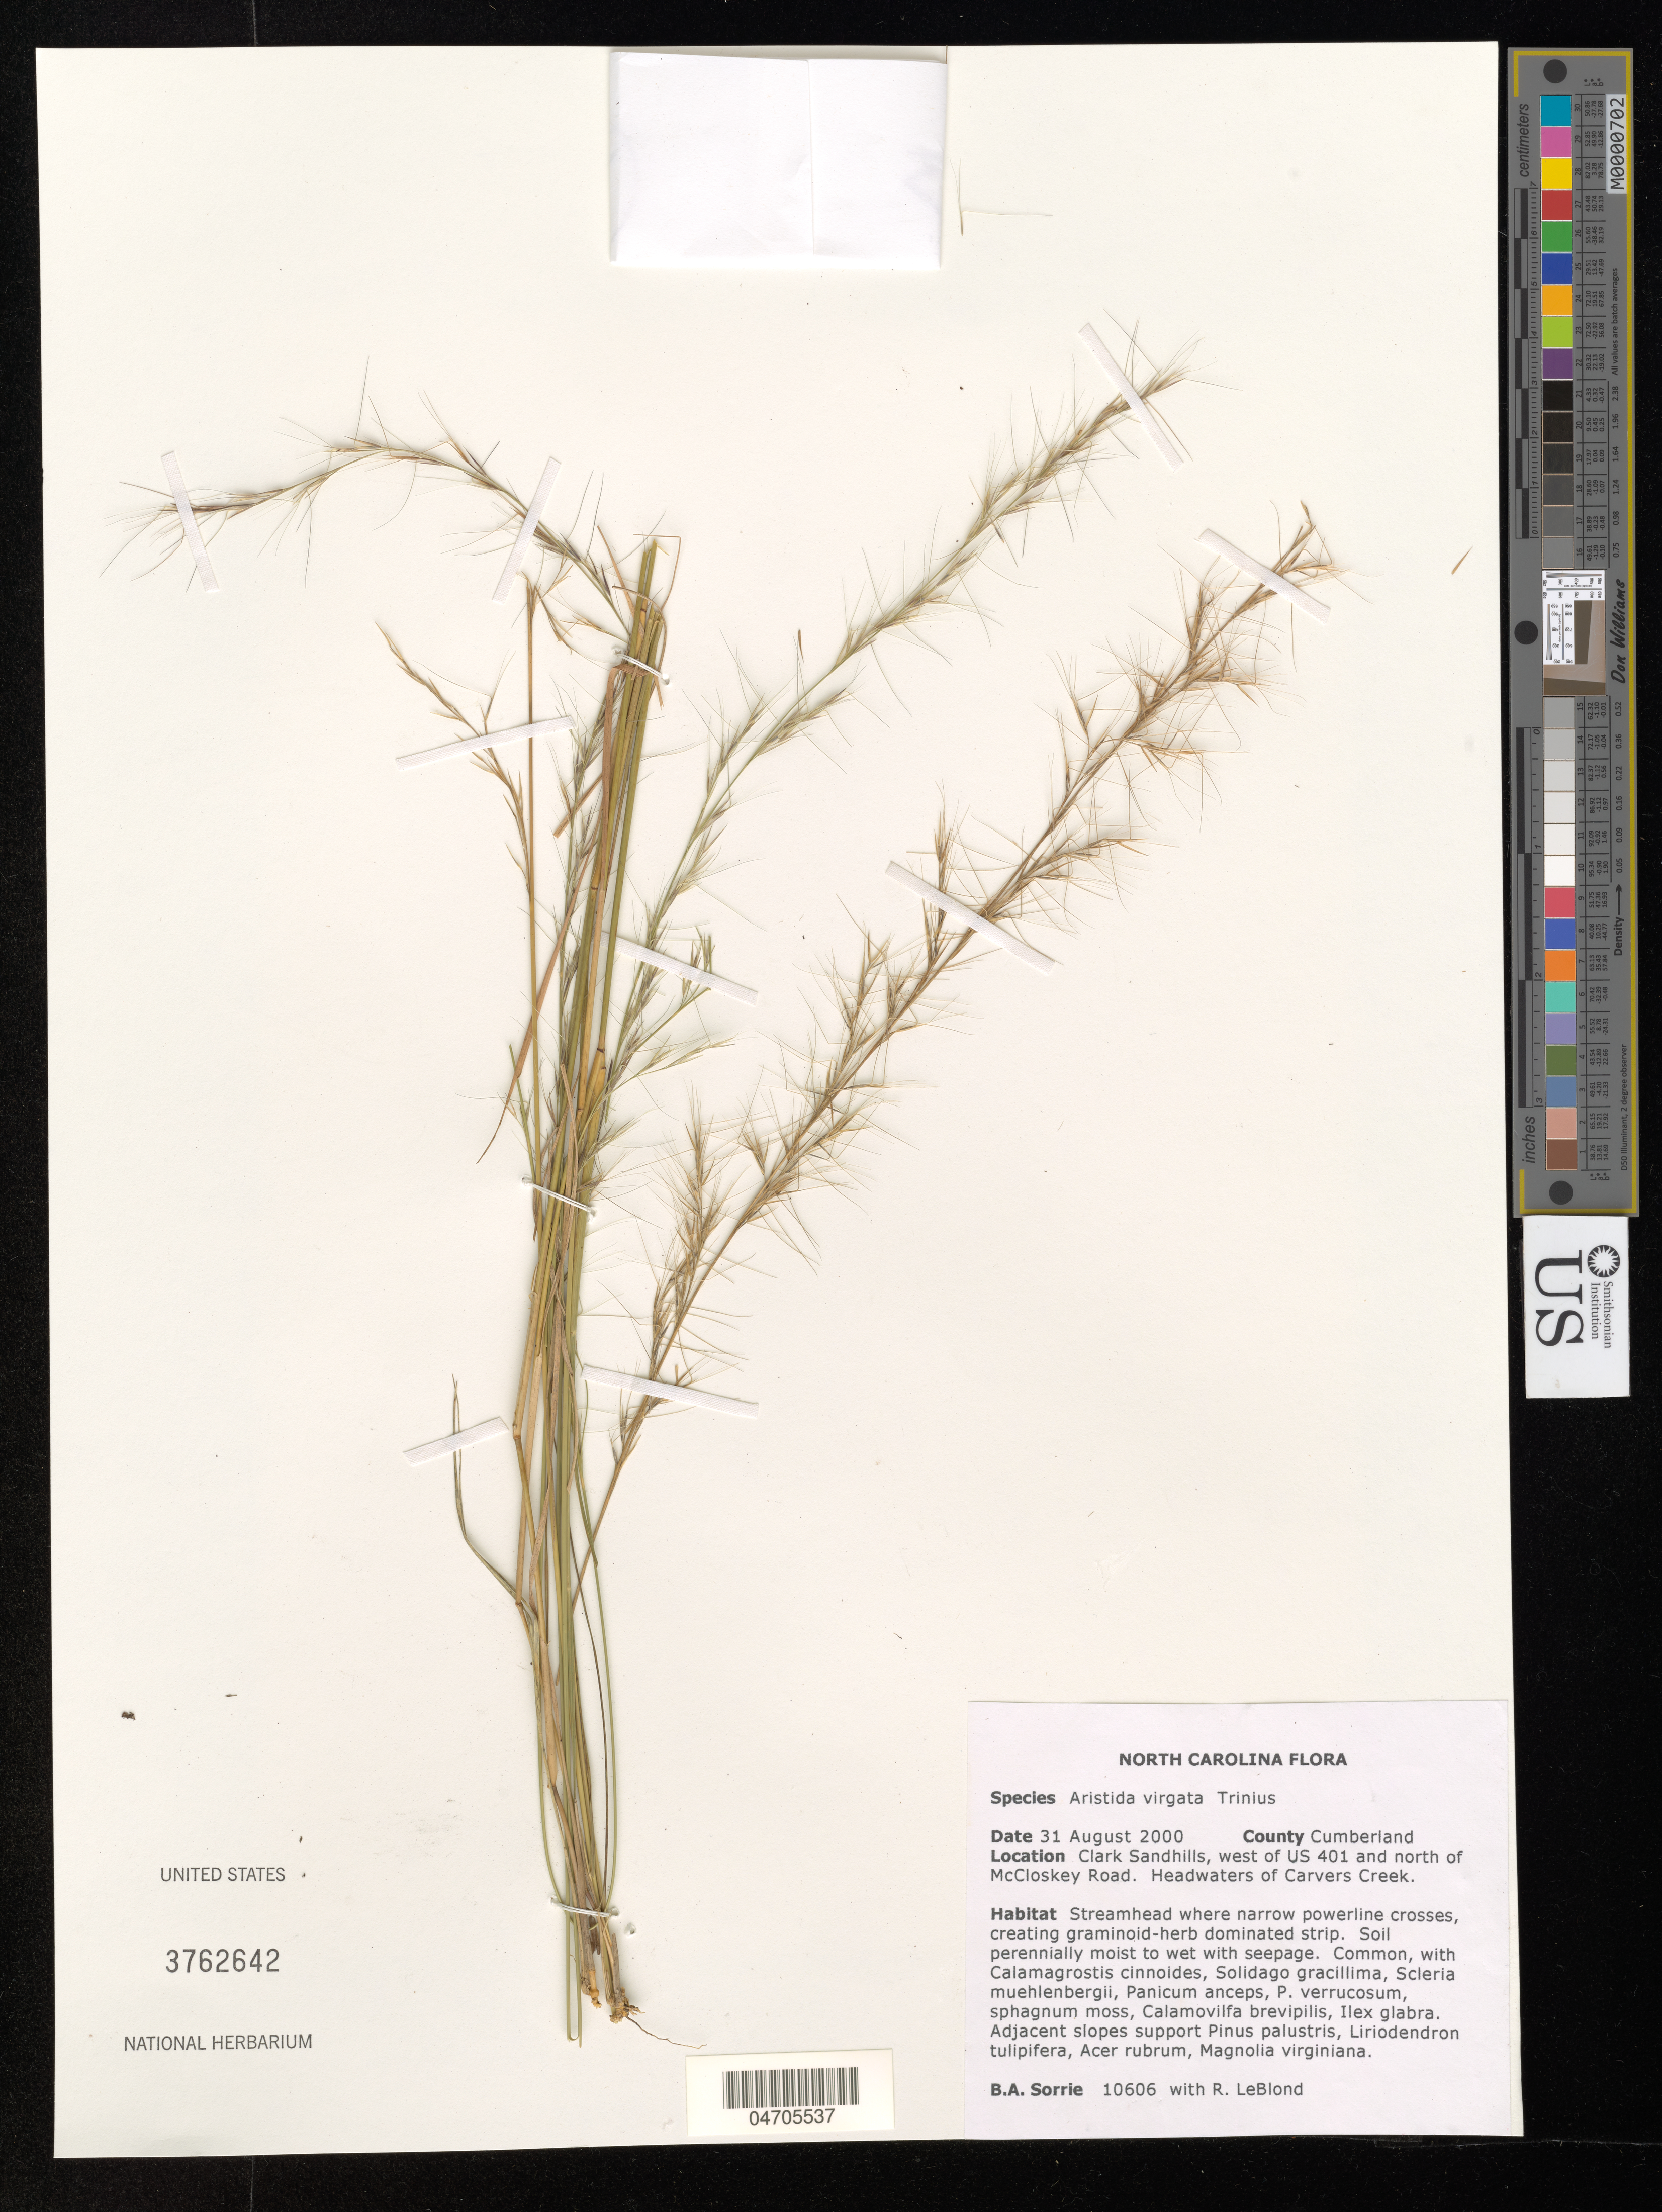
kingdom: Plantae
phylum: Tracheophyta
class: Liliopsida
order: Poales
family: Poaceae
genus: Aristida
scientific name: Aristida virgata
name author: Trin.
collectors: B. Sorrie & R. J. LeBlond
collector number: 10606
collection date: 2000-08-31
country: United States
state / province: North Carolina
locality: County Cumberland. Clark Sandhills, west of US 401 and north of McCloskey Road. Headwaters of Carvers Creek.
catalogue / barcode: US 3762642